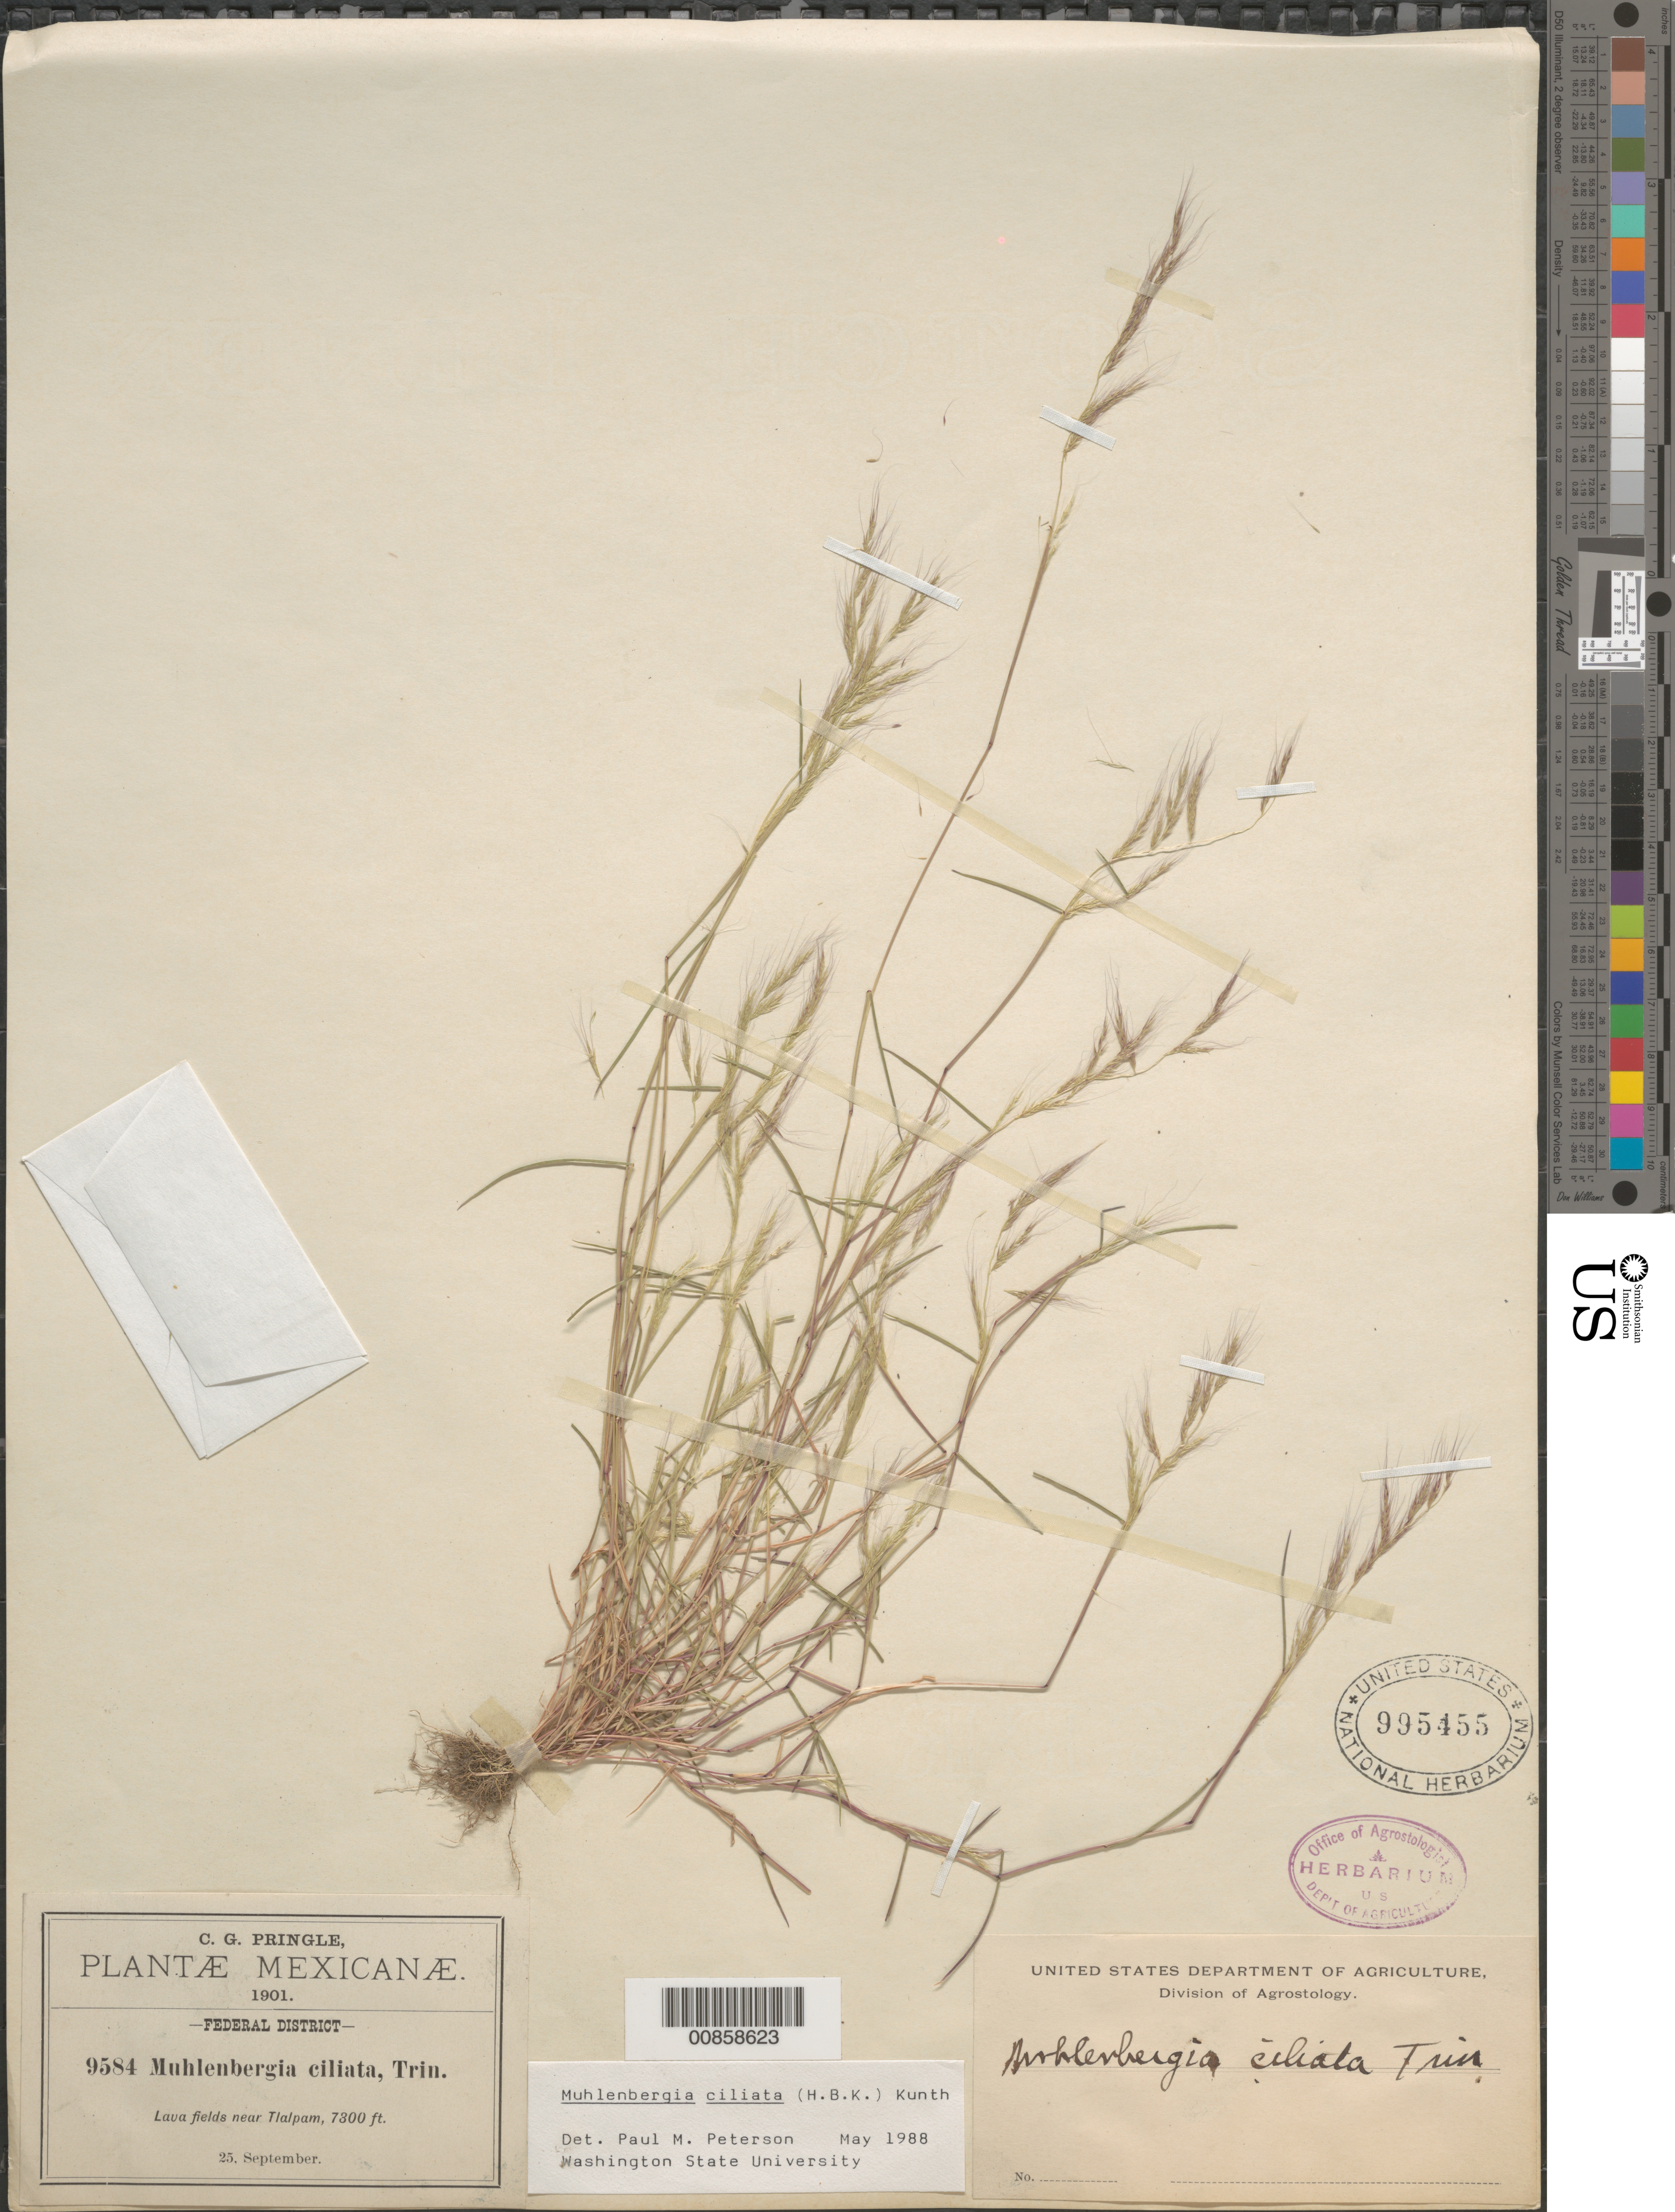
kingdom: Plantae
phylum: Tracheophyta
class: Liliopsida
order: Poales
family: Poaceae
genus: Muhlenbergia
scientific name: Muhlenbergia ciliata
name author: (Kunth) Trin.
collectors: C. G. Pringle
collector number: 9584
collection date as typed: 25 Sep 1901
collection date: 1901-09-25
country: Mexico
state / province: Distrito Federal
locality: Mixcoac, Delegación Tlalpan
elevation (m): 2250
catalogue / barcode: US 995455